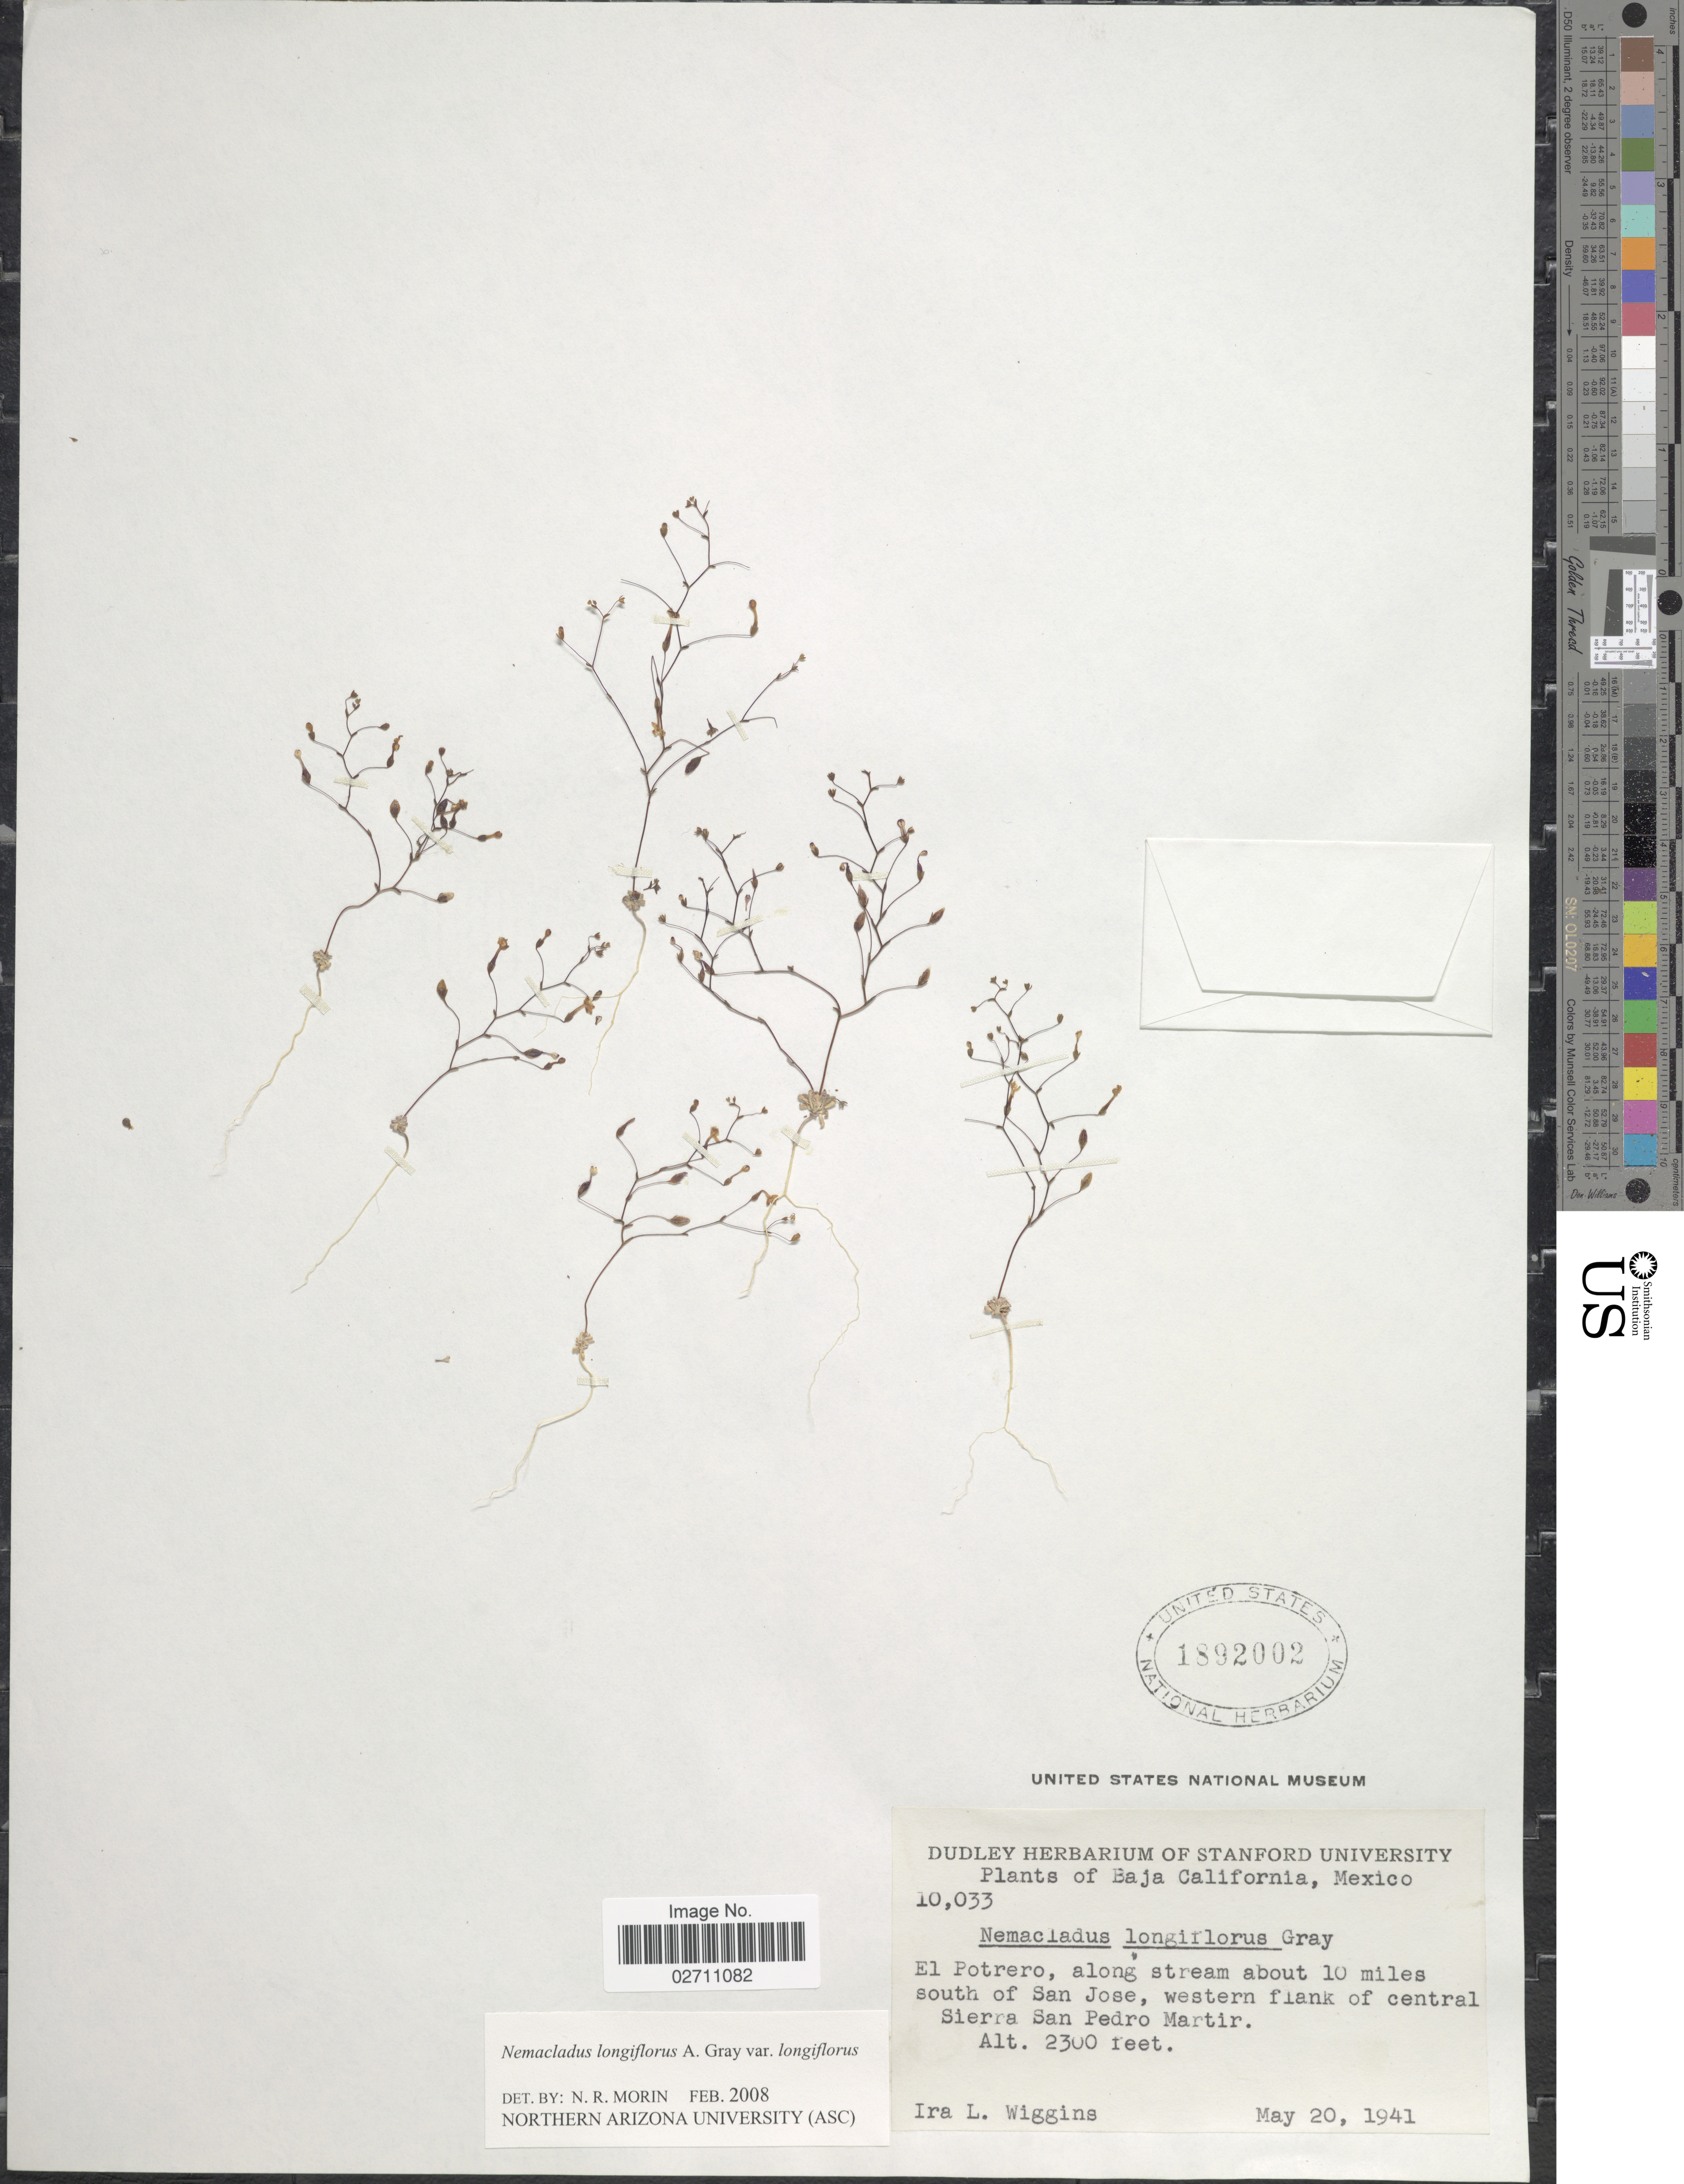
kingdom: Plantae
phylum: Tracheophyta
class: Magnoliopsida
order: Asterales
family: Campanulaceae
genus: Nemacladus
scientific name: Nemacladus longiflorus var. longiflorus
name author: A. Gray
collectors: I. L. Wiggins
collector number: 10033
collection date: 1941-05-20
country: Mexico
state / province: Baja California Norte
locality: Baja California, Mexico, El Potrero, along stream about 10 miles south of San Jose, western flank of central Sierra San Pedro Martir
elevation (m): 701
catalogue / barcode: US 1892002